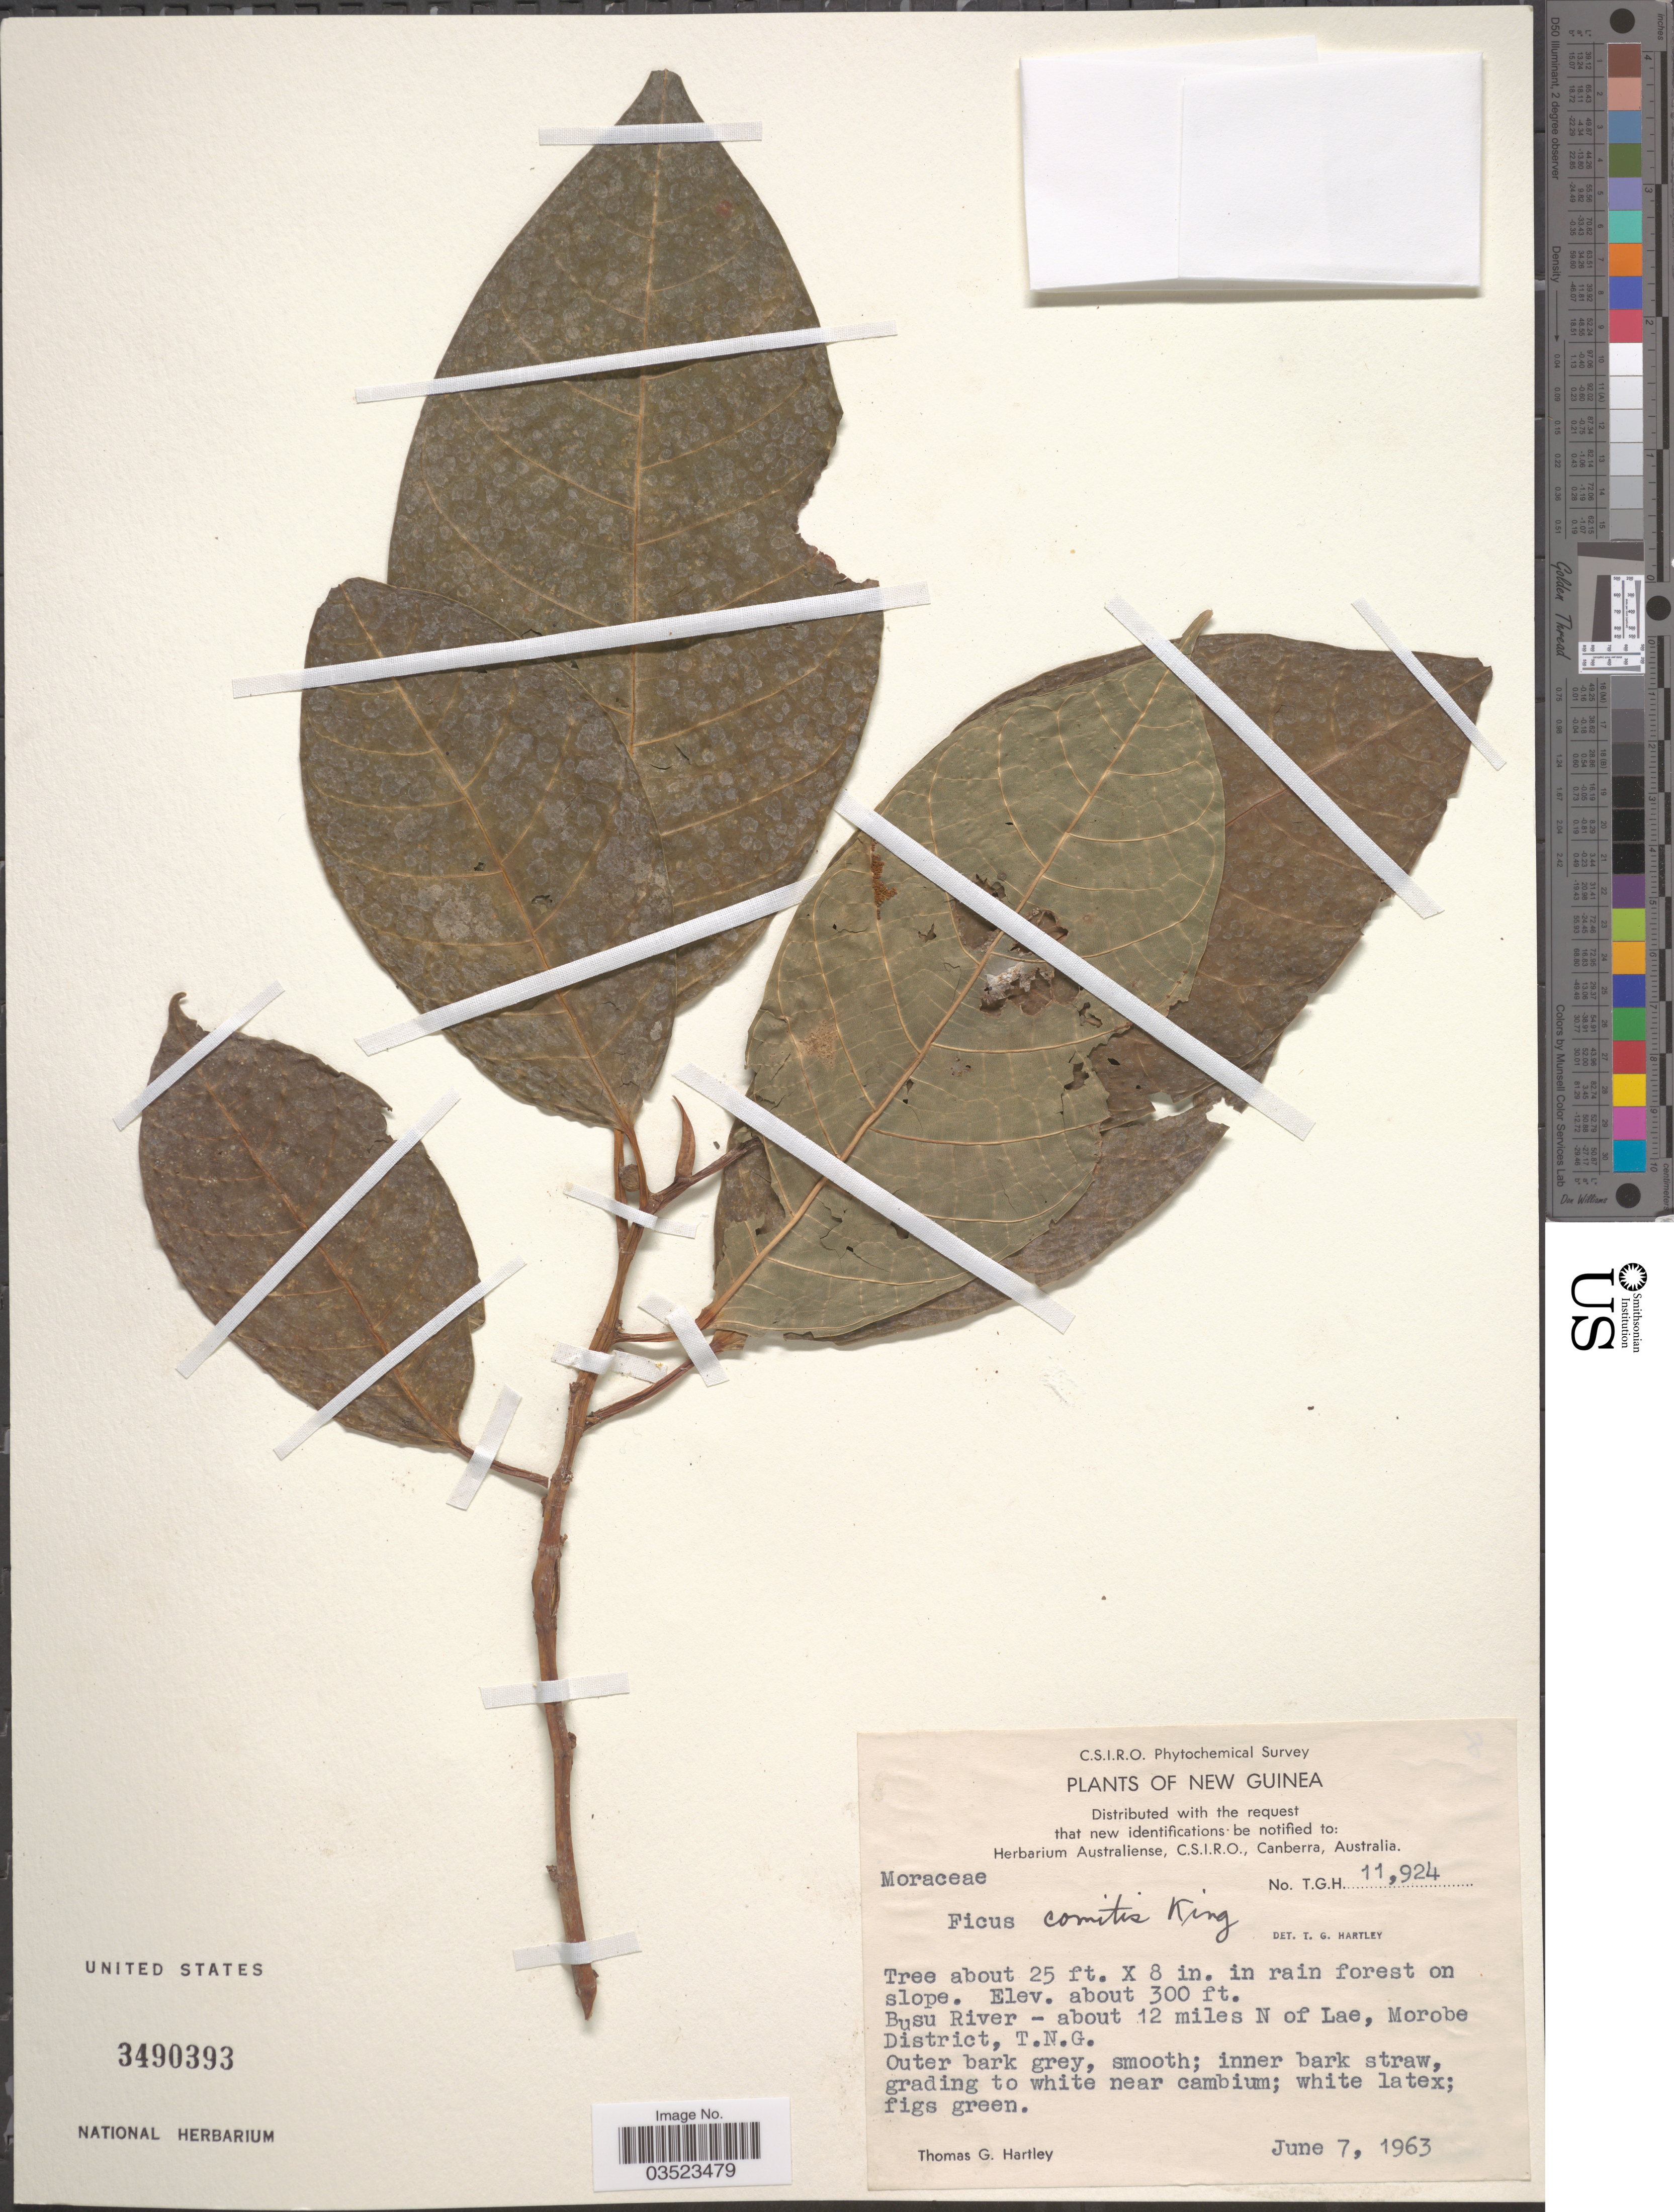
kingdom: Plantae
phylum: Tracheophyta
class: Magnoliopsida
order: Rosales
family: Moraceae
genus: Ficus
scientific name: Ficus comitis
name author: King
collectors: T. G. Hartley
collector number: T.G.H.11924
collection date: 1963-06-07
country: Papua New Guinea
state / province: Morobe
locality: New Guinea. Busu River - about 12 miles N of Lae, Morobe District, T.N.G.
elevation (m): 91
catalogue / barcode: US 3490393